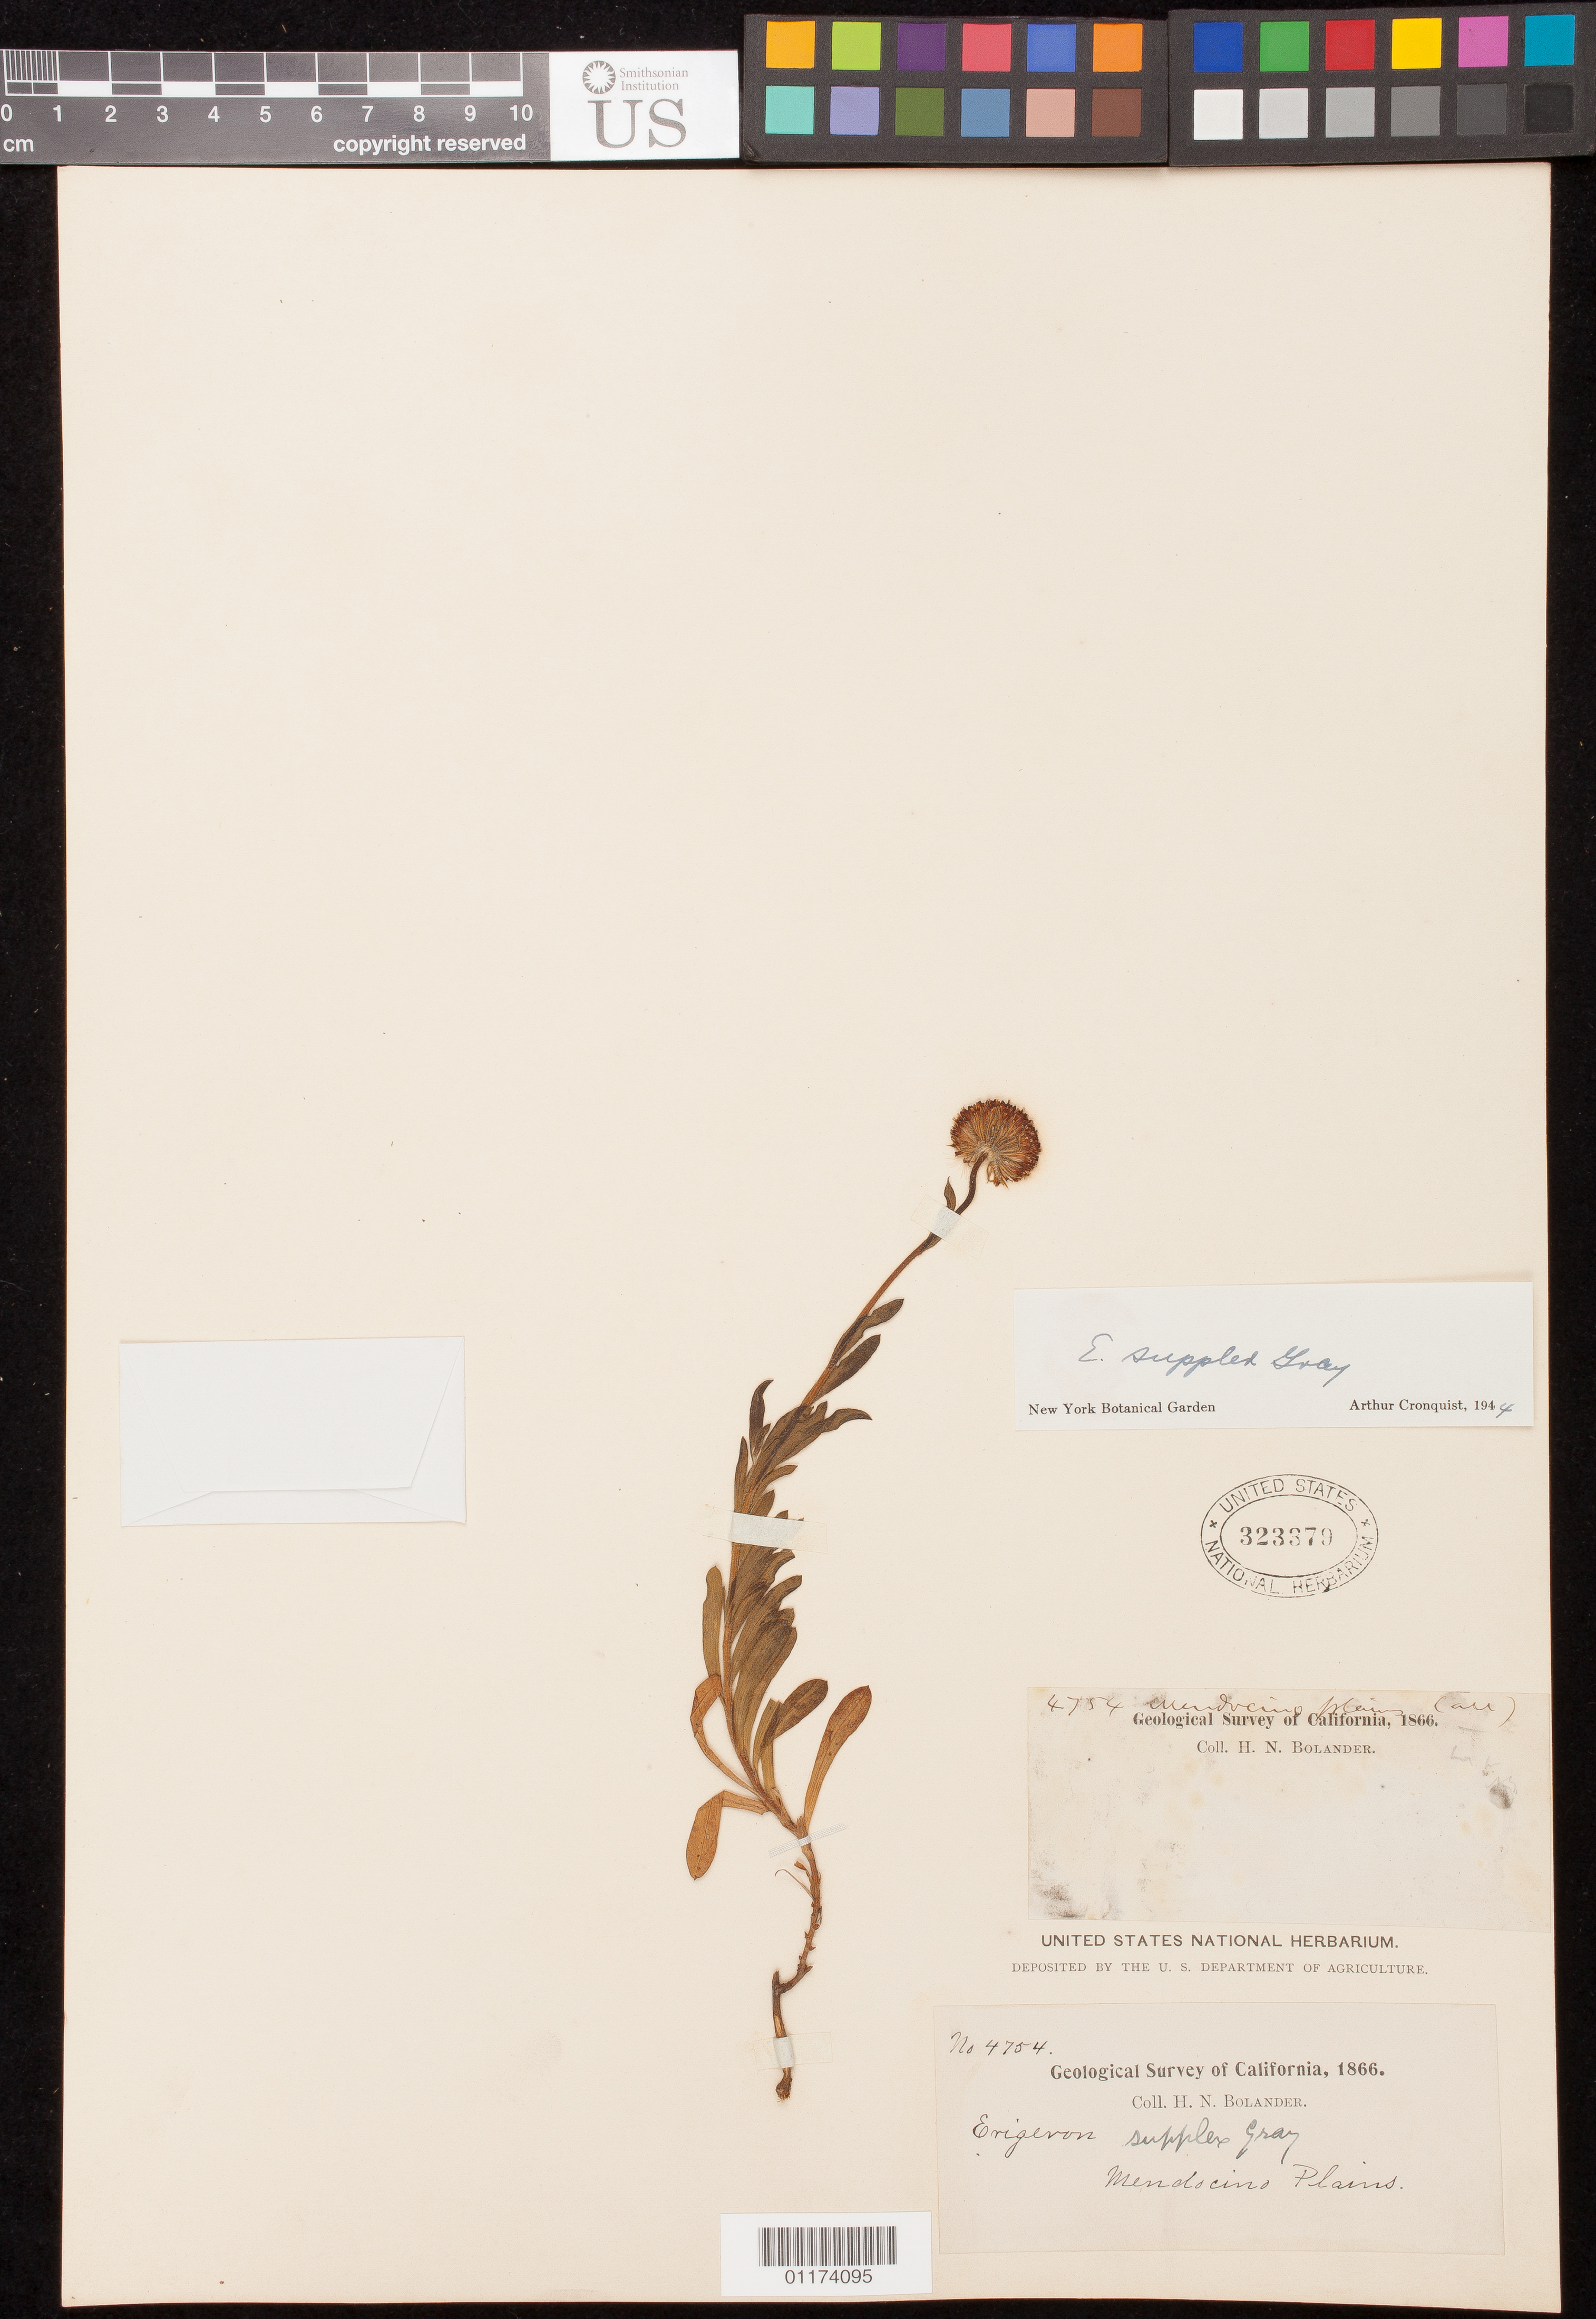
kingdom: Plantae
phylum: Tracheophyta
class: Magnoliopsida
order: Asterales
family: Asteraceae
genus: Erigeron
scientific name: Erigeron supplex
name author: A. Gray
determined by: Cronquist, A. J.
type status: Possible Type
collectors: H. Bolander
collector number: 4754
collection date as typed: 1866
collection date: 1866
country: United States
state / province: California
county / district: Mendocino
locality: Mendocino Plains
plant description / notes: Protologue does not cite collection number; "holotype" (as annotated by A. Cronquist) at GH bears both numbers, 4754 & 6484.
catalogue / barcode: US 323379